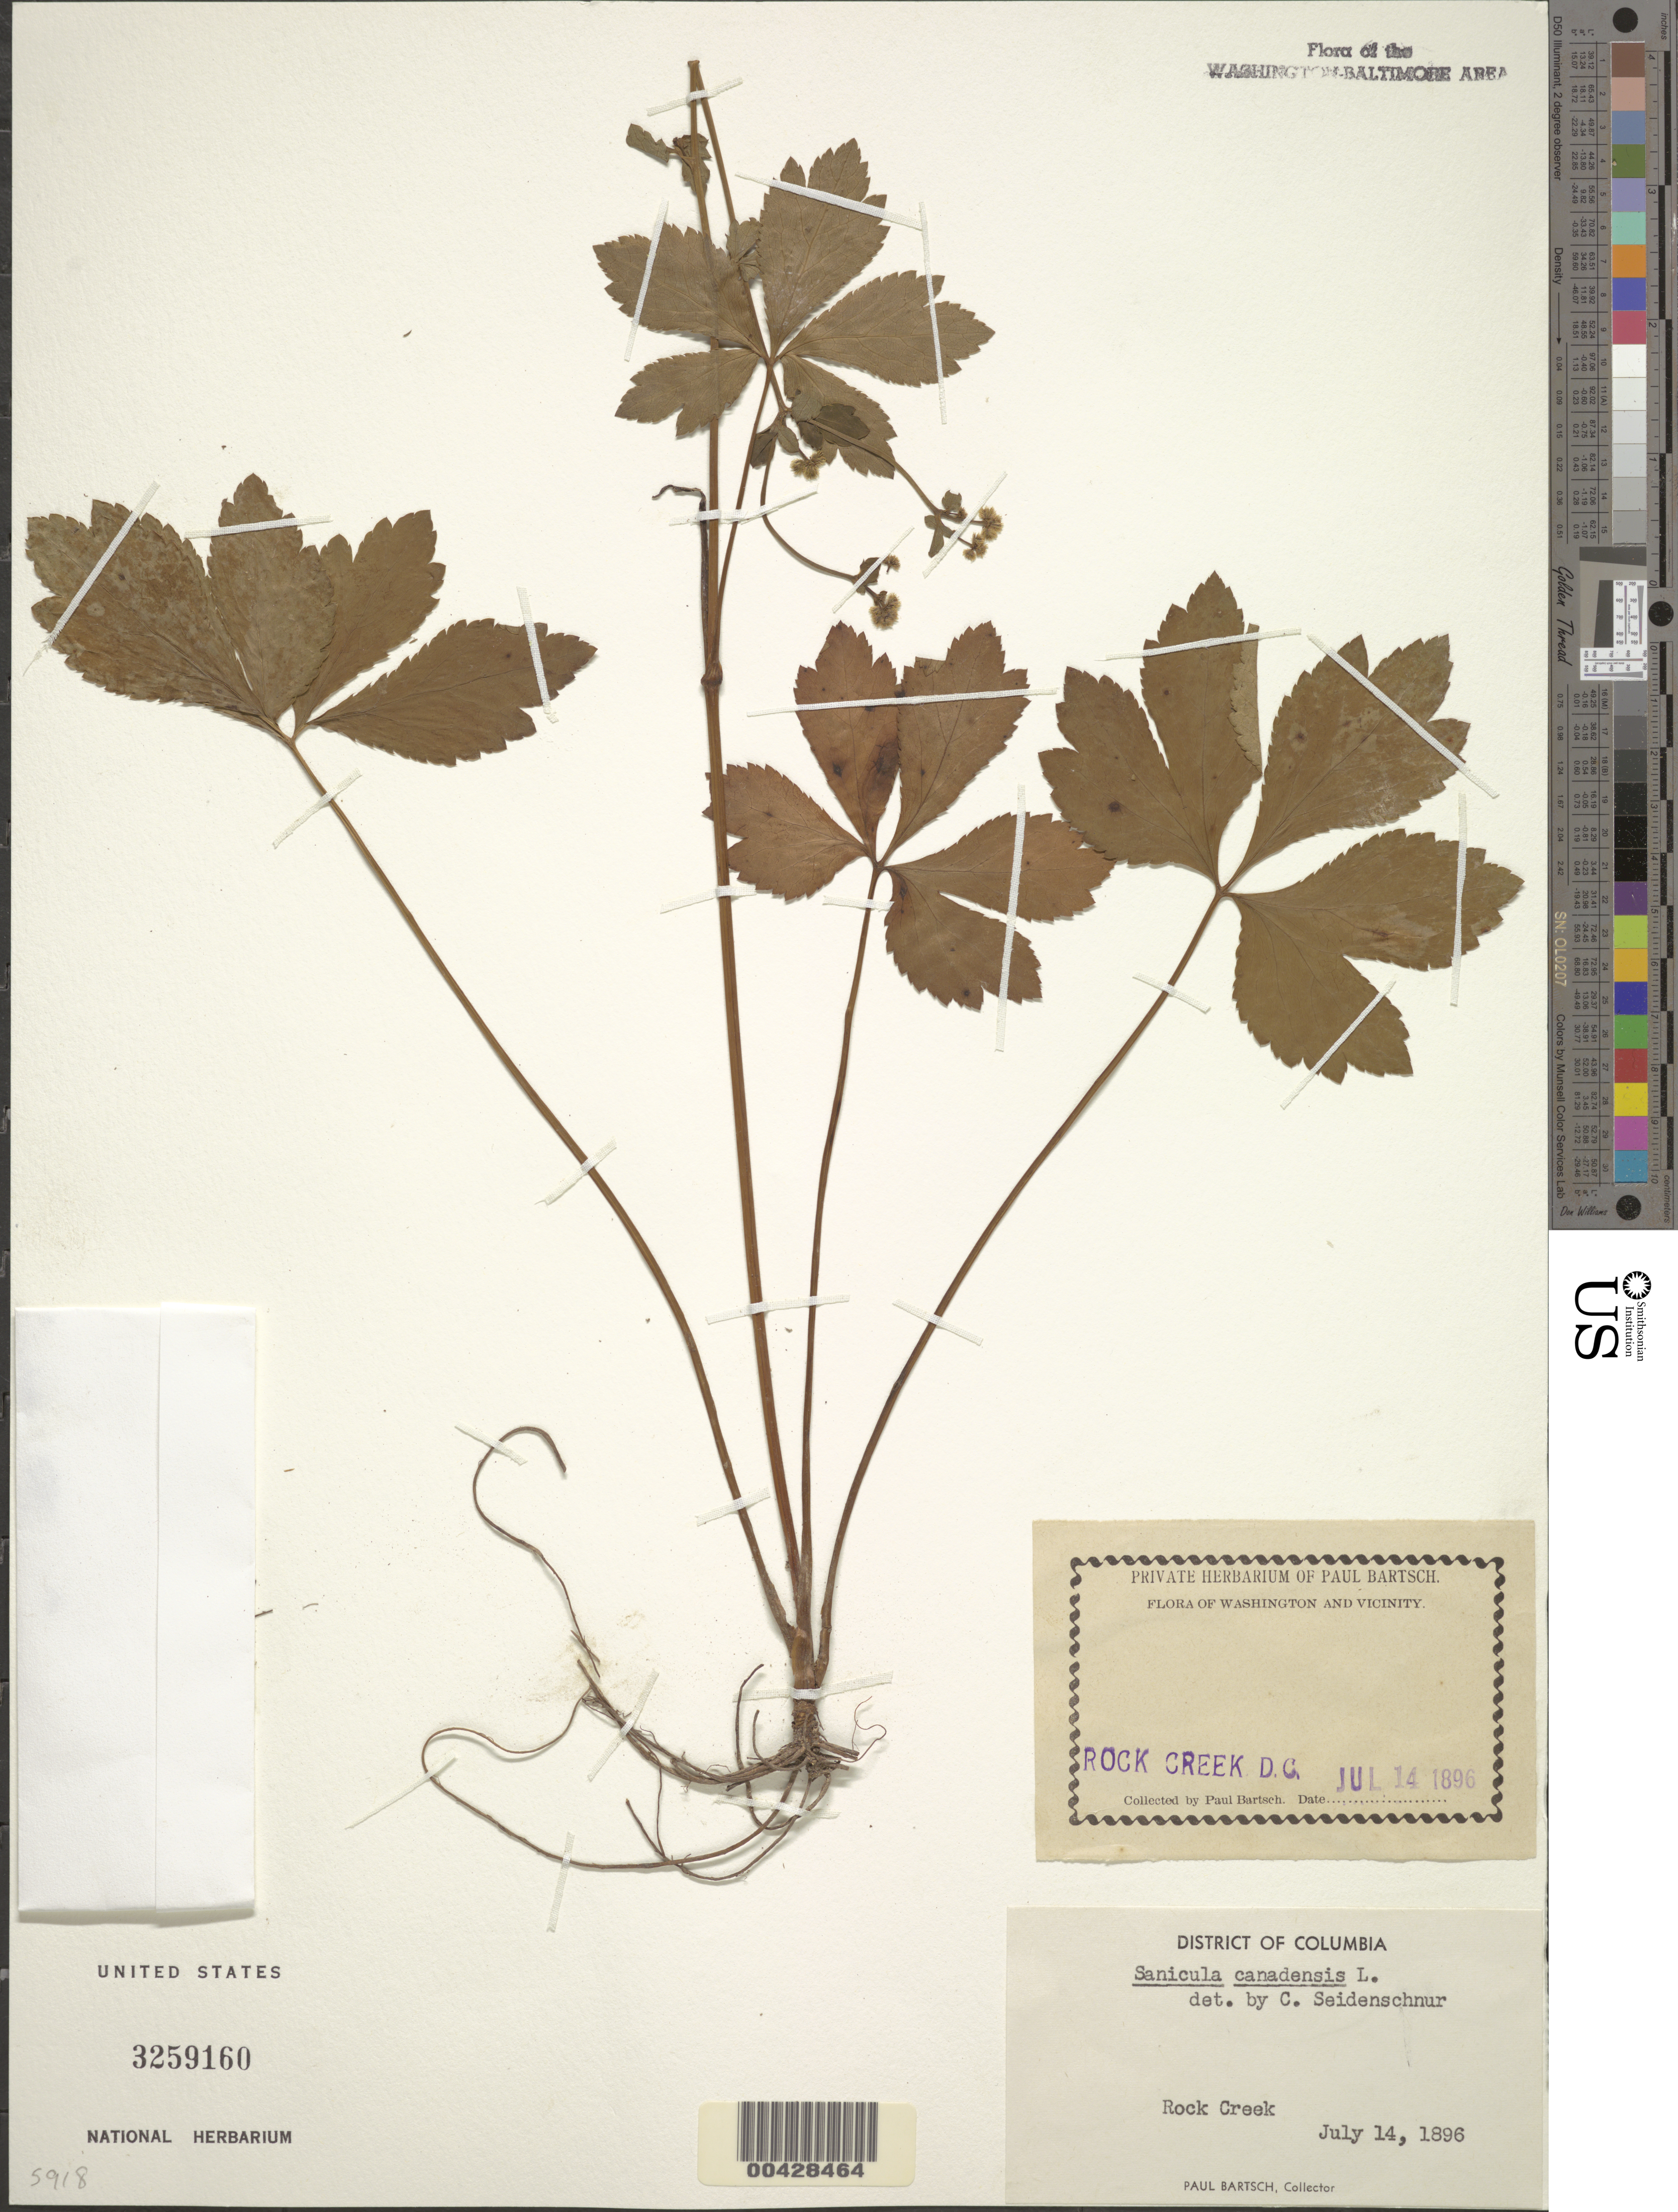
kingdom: Plantae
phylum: Tracheophyta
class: Magnoliopsida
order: Apiales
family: Apiaceae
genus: Sanicula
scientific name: Sanicula canadensis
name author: L.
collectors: P. Bartsch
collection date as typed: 14 Jul 1896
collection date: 1896-07-14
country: United States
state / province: District of Columbia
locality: Rock Creek Rock Creek Park & vicinity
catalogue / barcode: US 3259160